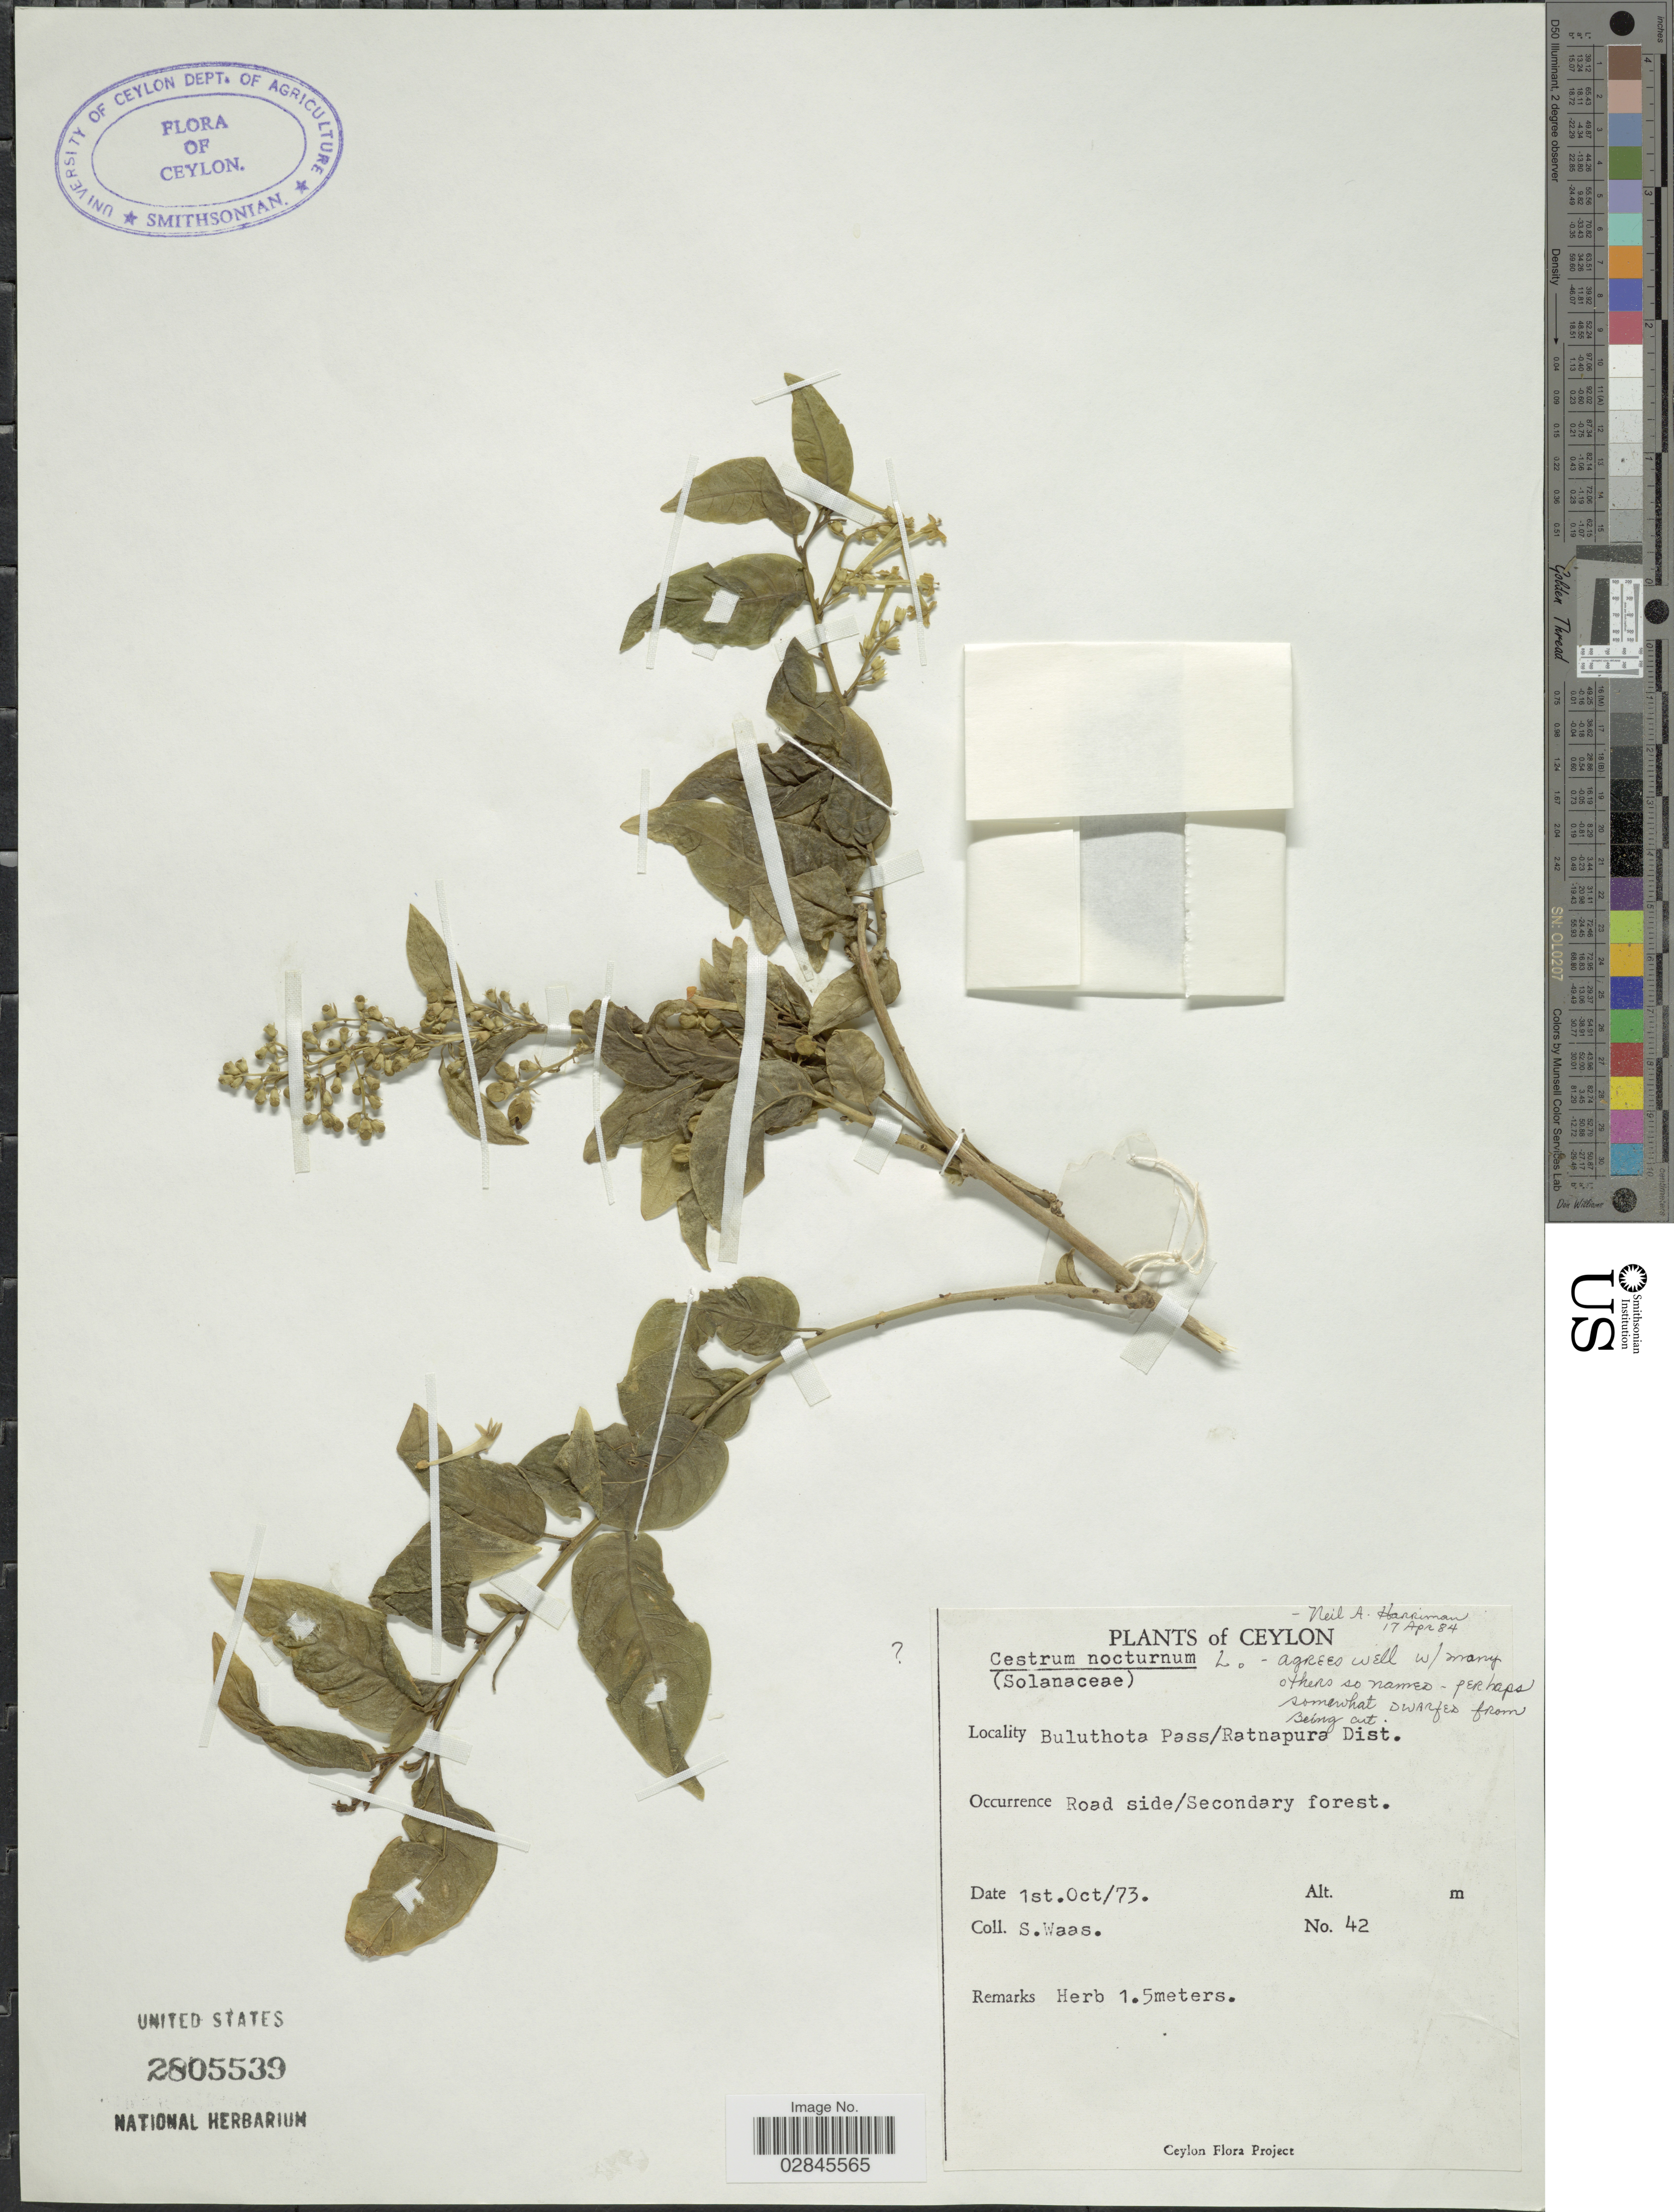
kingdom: Plantae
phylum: Tracheophyta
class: Magnoliopsida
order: Solanales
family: Solanaceae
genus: Cestrum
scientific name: Cestrum nocturnum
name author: L.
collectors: S. Waas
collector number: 42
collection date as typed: Transcribed d/m/y: 1/10/73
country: Sri Lanka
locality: Ceylon. Buluthota Pass/ Ratnapura Dist.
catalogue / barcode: US 2805539